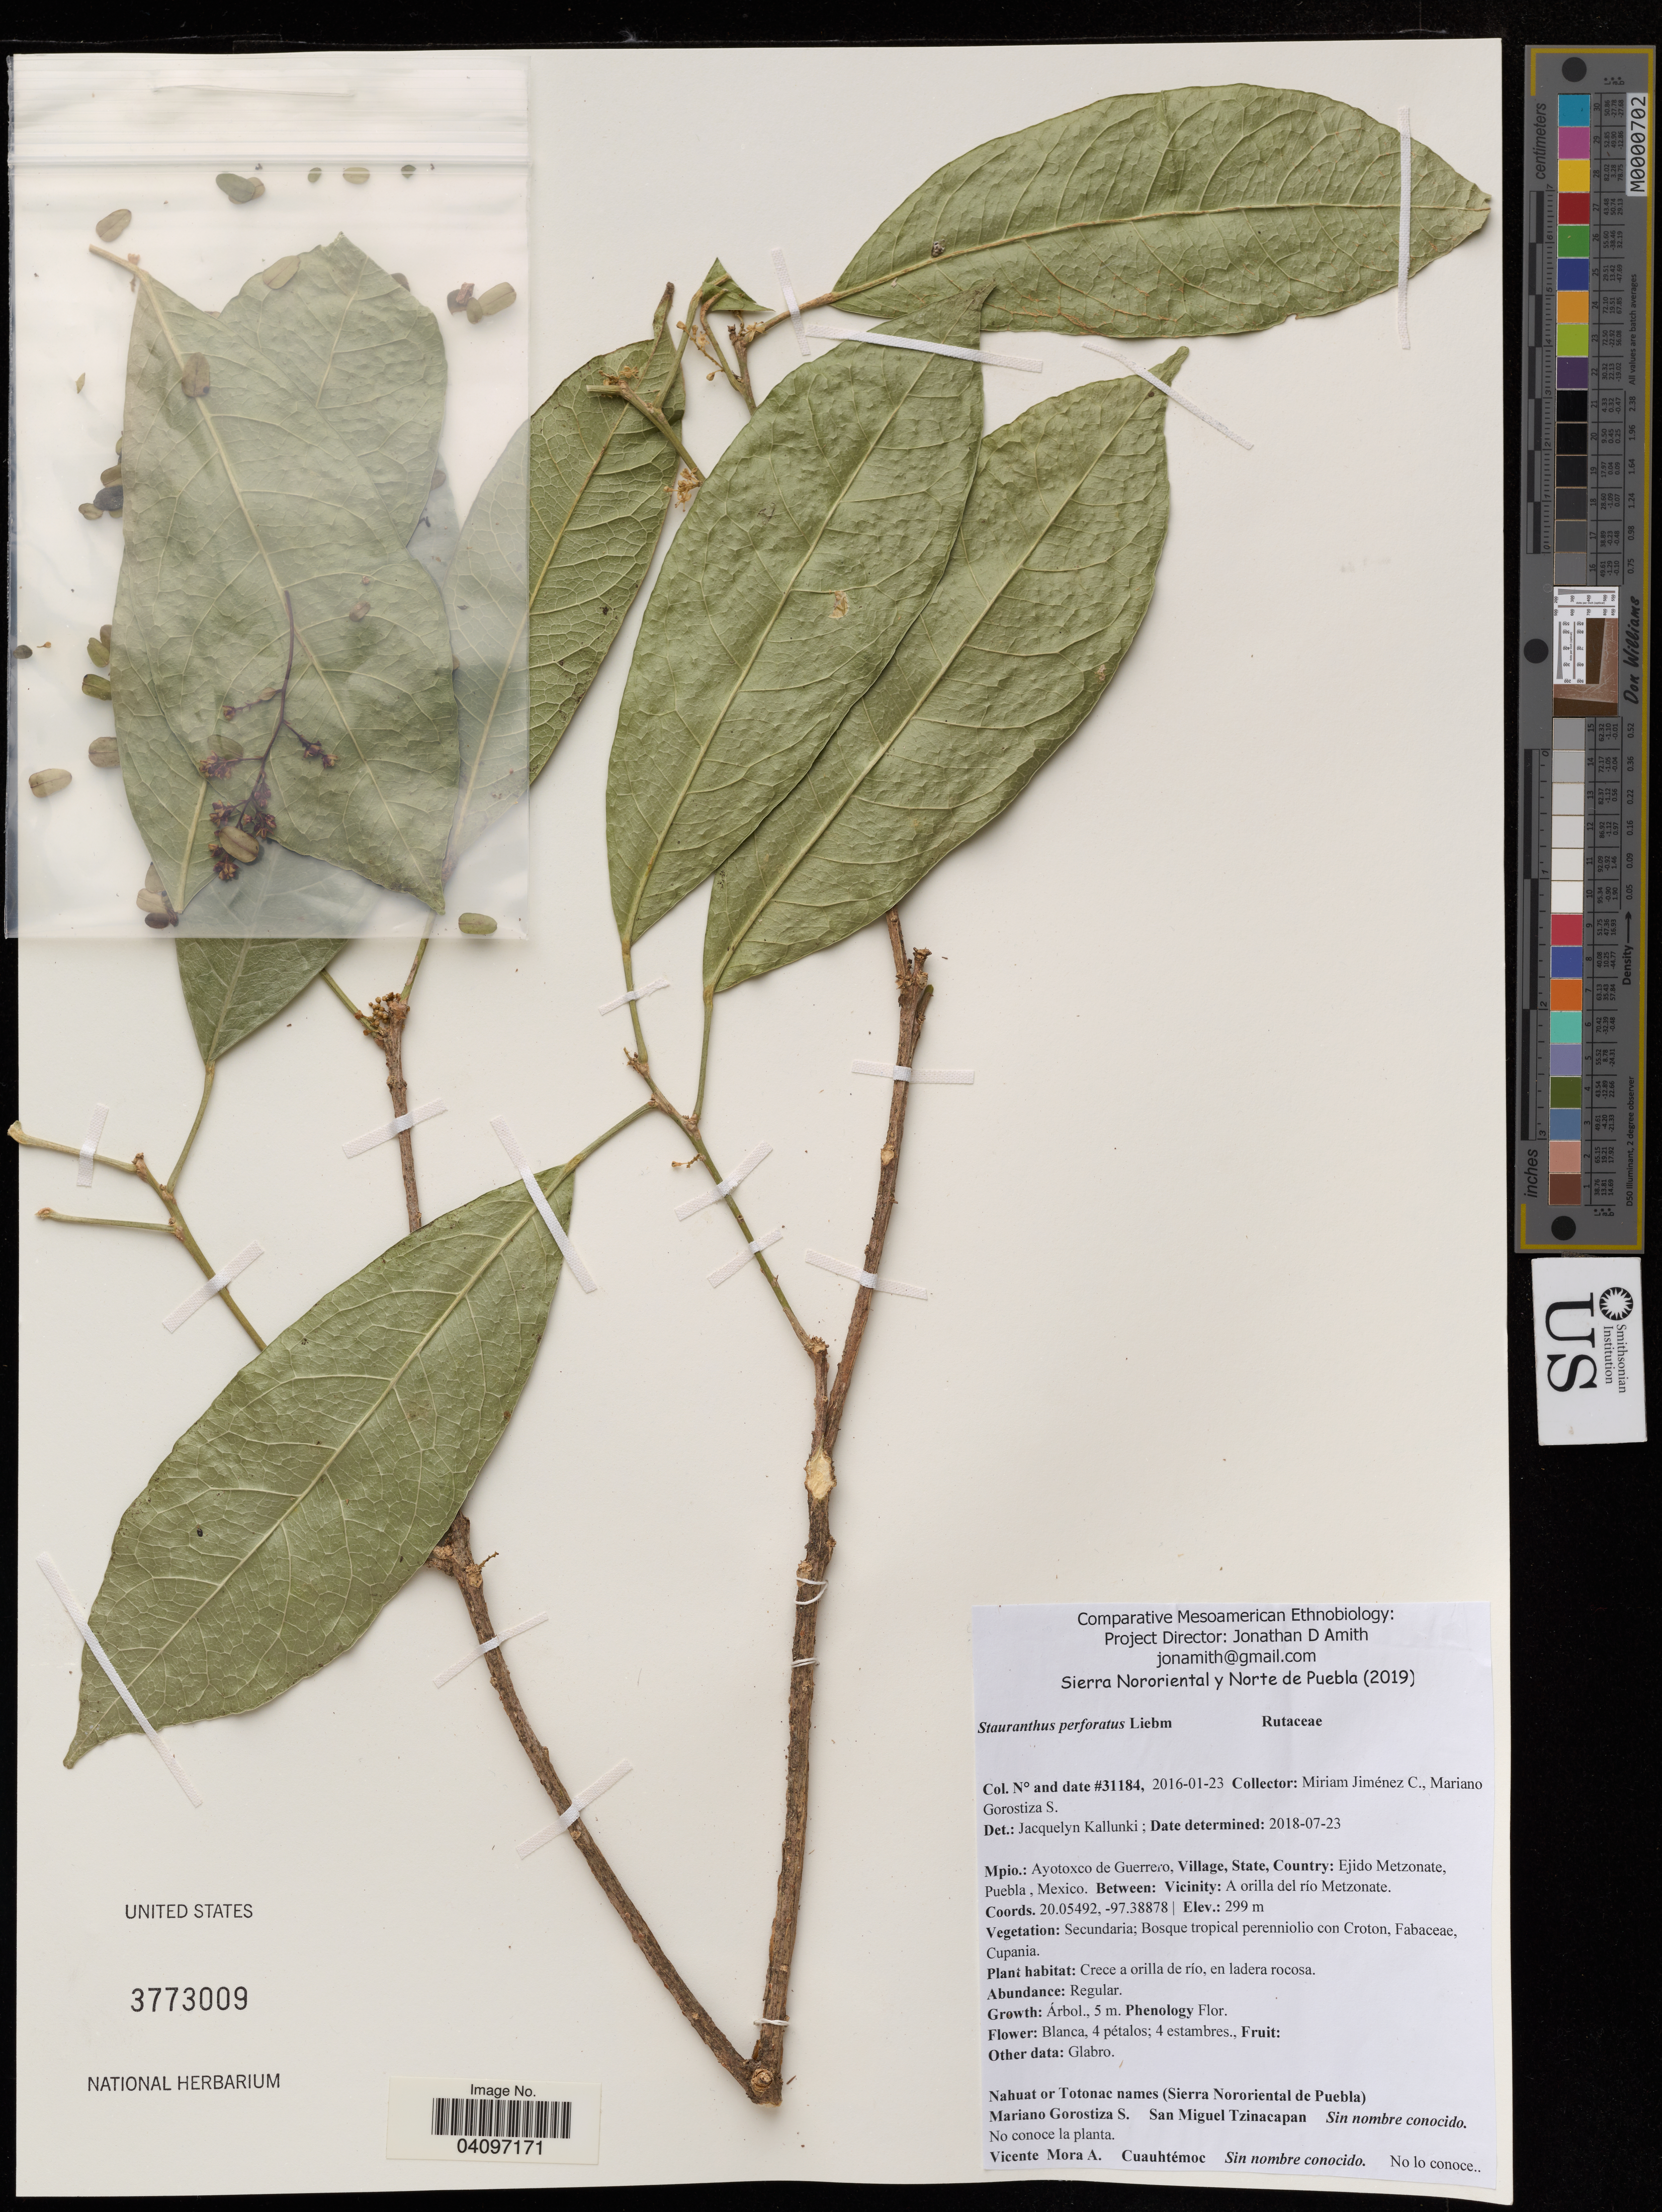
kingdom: Plantae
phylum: Tracheophyta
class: Magnoliopsida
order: Sapindales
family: Rutaceae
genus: Stauranthus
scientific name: Stauranthus perforatus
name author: Liebm.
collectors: M. Jiménez Chimil & M. Gorostiza S.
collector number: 31184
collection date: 2016-01-23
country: Mexico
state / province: Puebla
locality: Mpio.: Ayotoxco de Guerrero, Village, State, Country: Ejido Metzonate, Between: Vicinity: A orilla del río Metzonate.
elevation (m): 299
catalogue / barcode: US 3773009